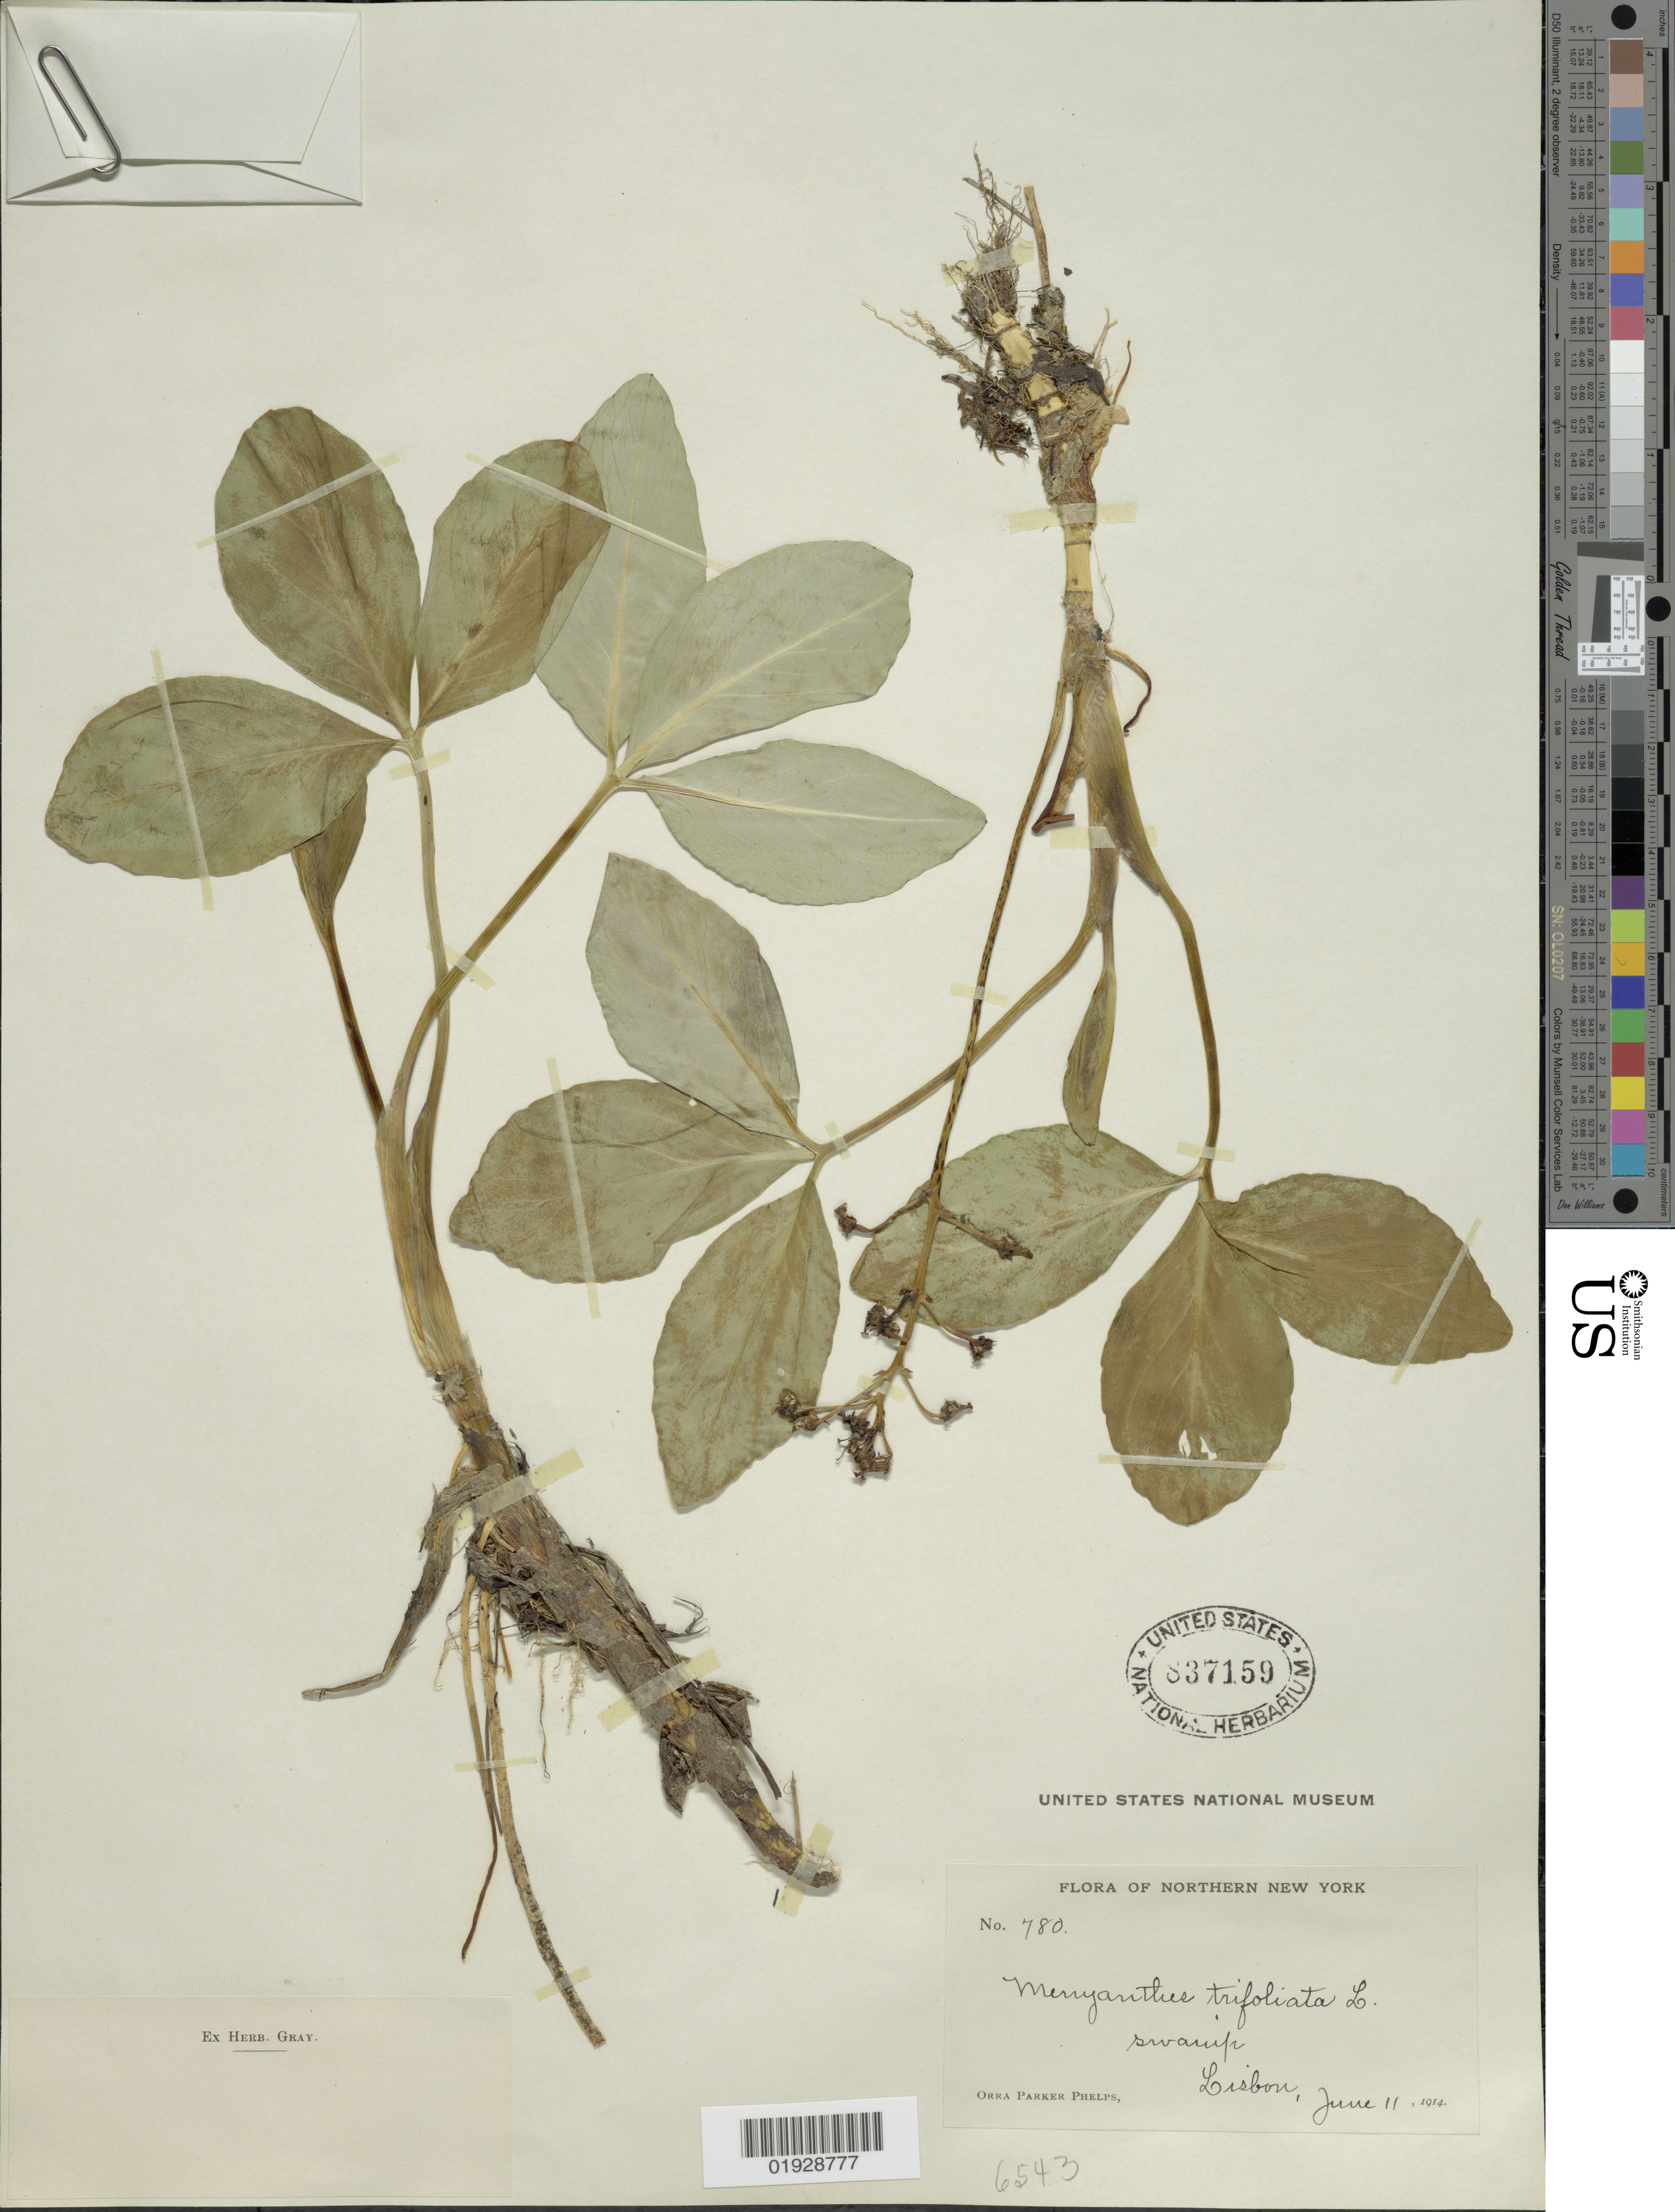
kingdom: Plantae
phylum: Tracheophyta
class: Magnoliopsida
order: Asterales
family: Menyanthaceae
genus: Menyanthes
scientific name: Menyanthes trifoliata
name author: L.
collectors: O. P. Phelps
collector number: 6543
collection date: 1914-06-11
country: United States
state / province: New York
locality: Northern New York, Lisbon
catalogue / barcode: US 837159